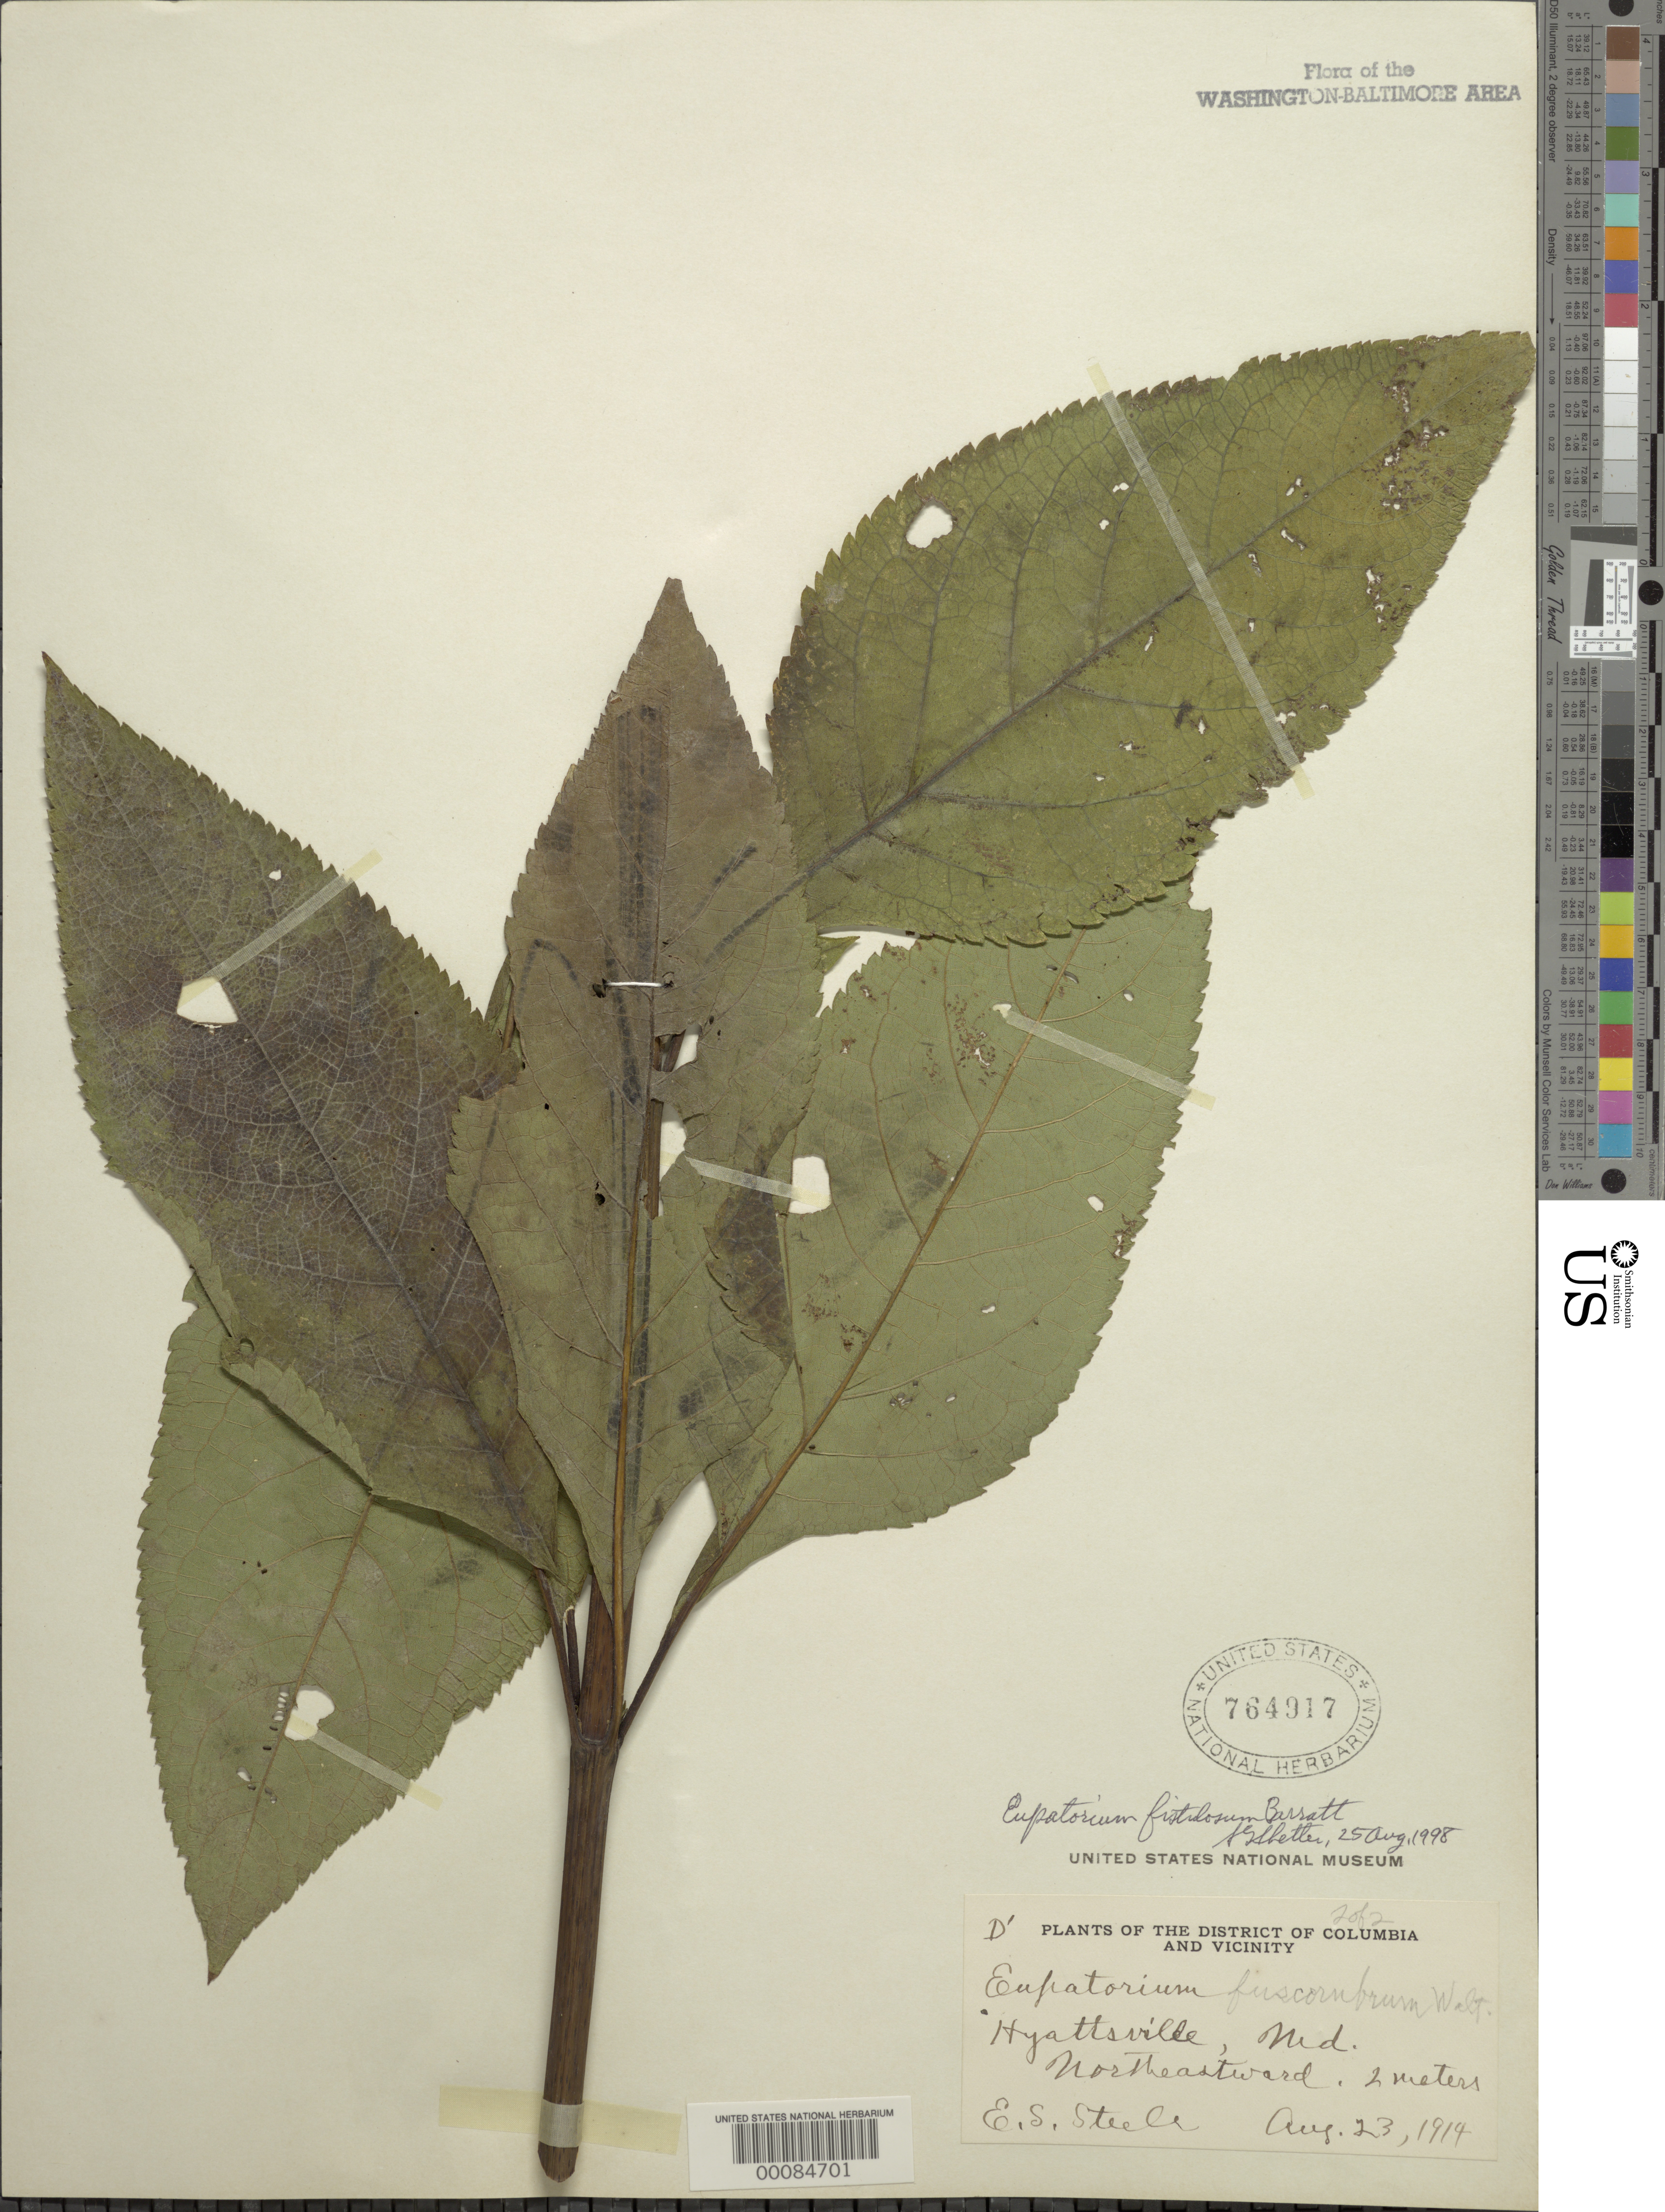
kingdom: Plantae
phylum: Tracheophyta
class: Magnoliopsida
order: Asterales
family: Asteraceae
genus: Eupatorium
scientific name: Eupatorium fistulosum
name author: Barratt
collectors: E. Steele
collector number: D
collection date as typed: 23 Aug 1914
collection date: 1914-08-23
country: United States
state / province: Maryland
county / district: Prince George's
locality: Hyattsville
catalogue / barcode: US 764917